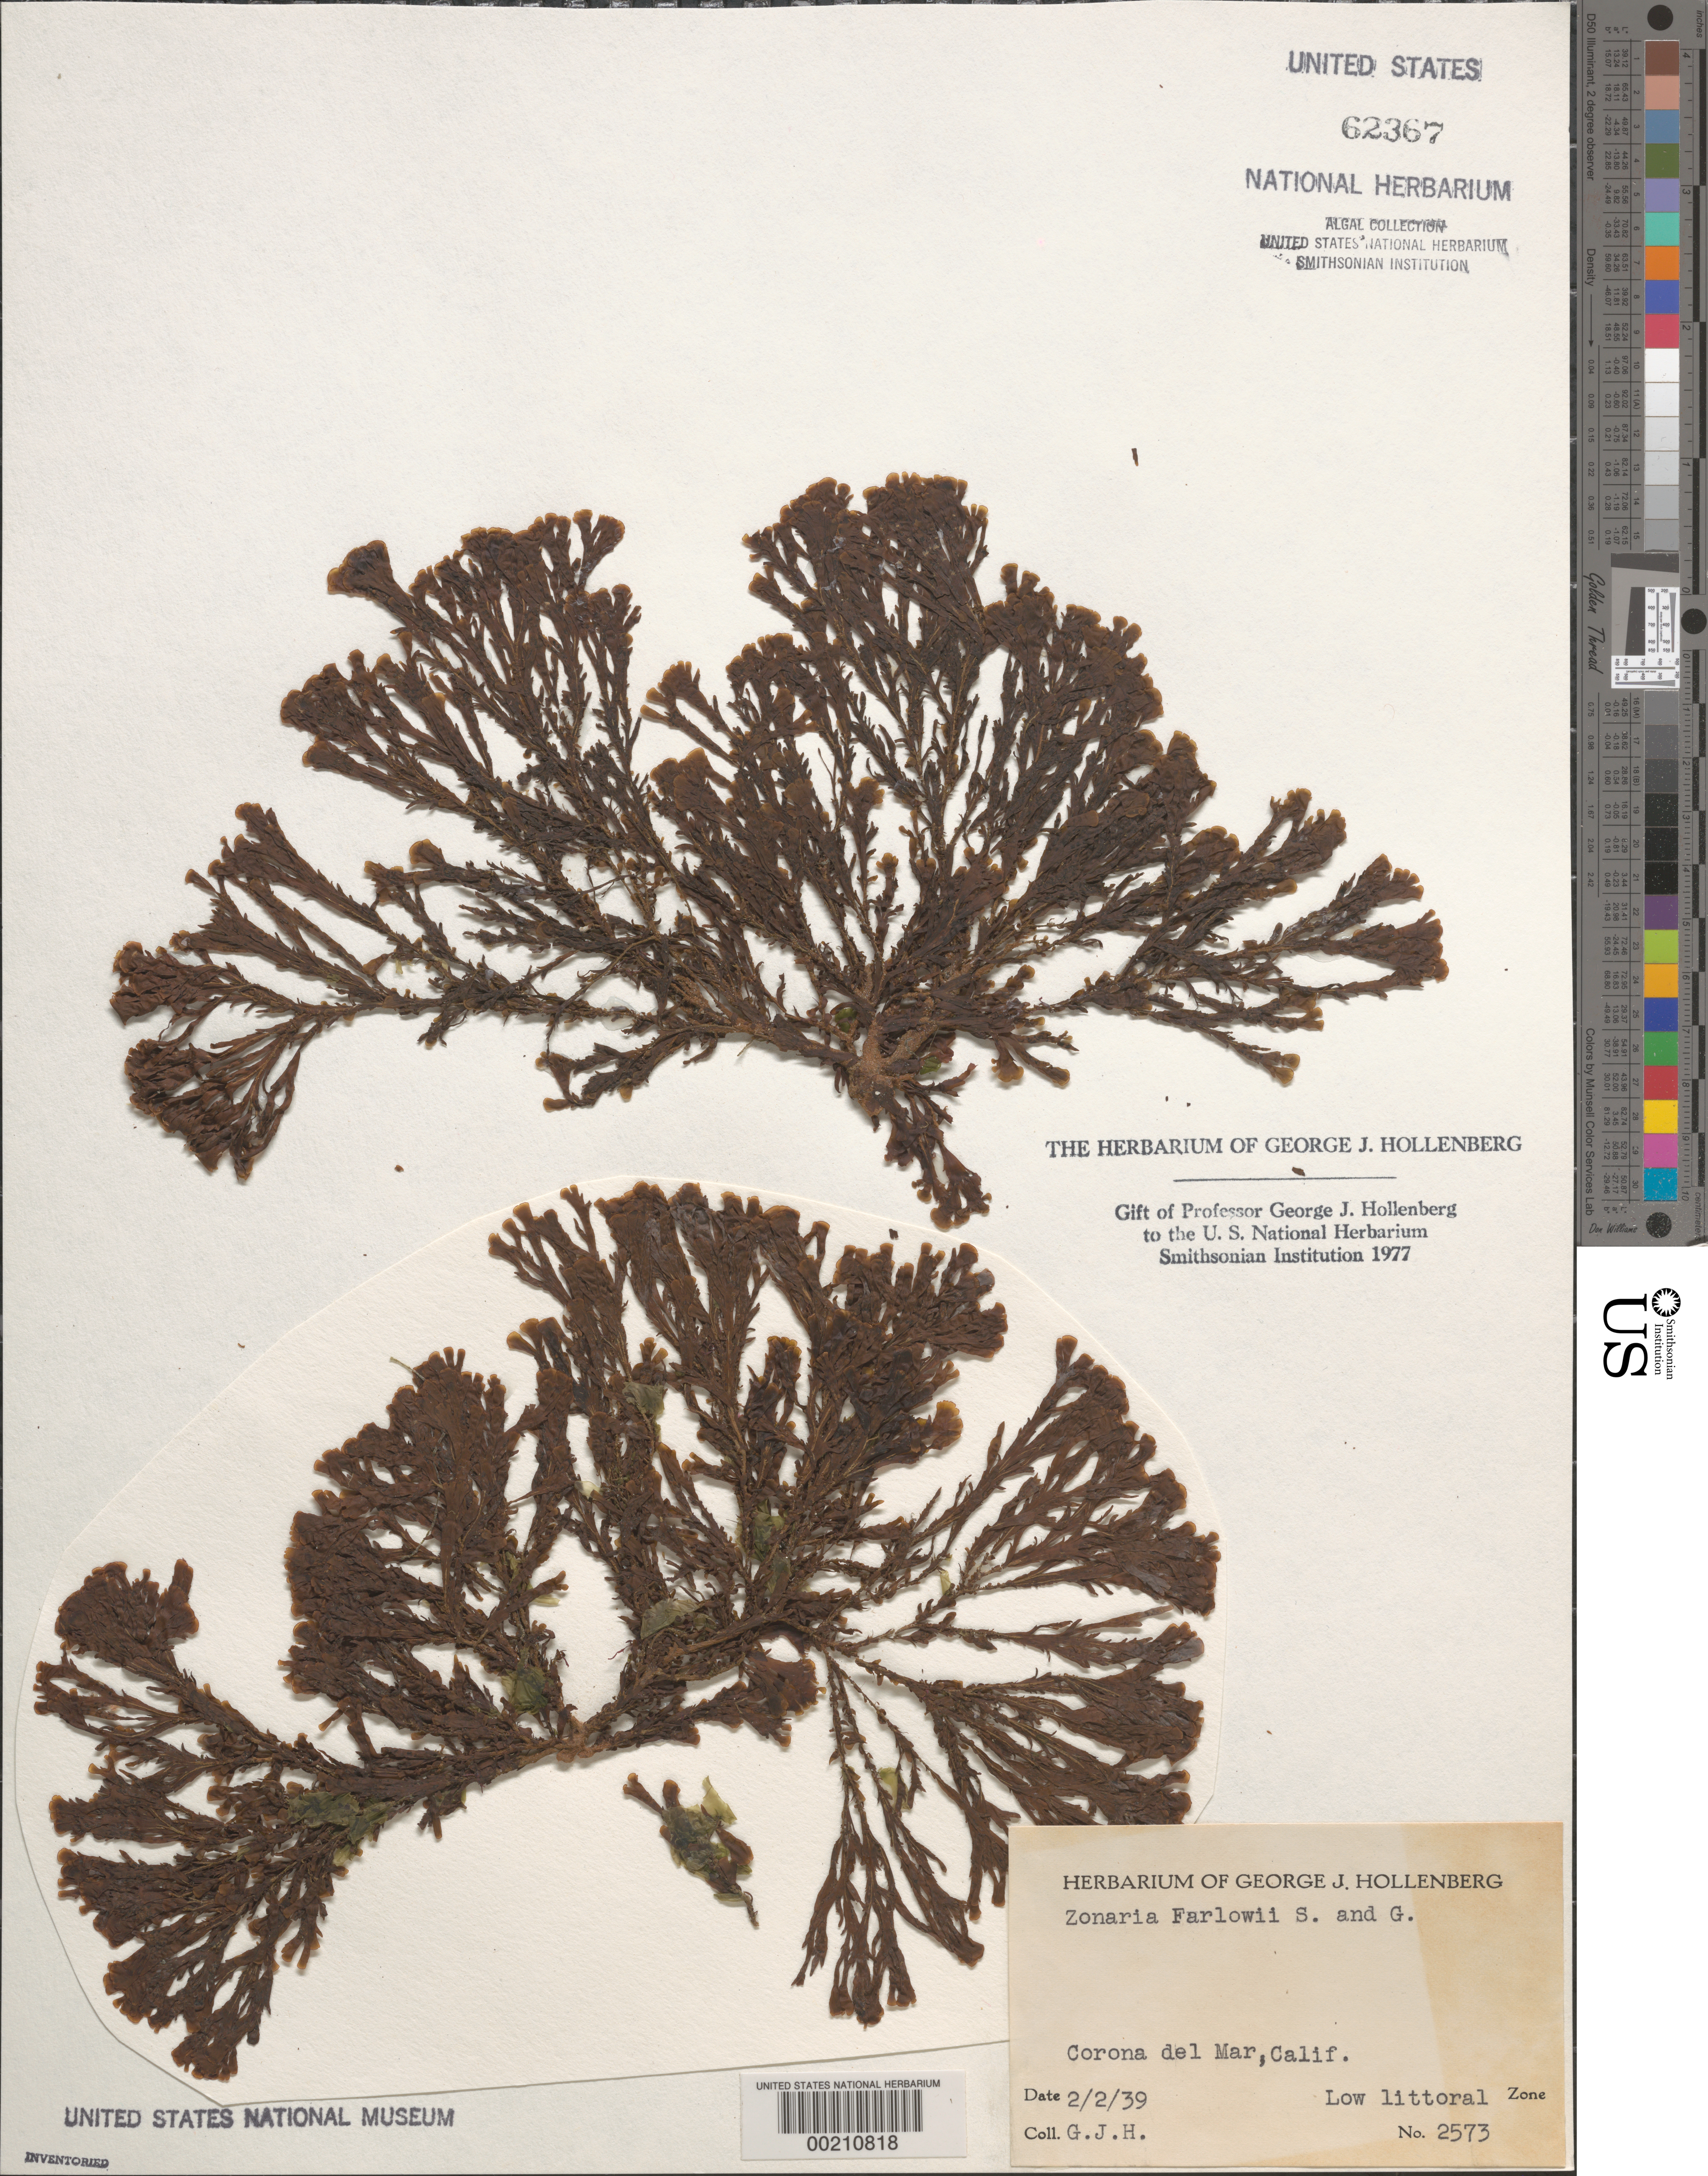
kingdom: Chromista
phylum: Ochrophyta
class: Phaeophyceae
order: Dictyotales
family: Dictyotaceae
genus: Zonaria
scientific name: Zonaria farlowii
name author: Setch. & N.L. Gardner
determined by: Hollenberg, George J.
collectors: G. Hollenberg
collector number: GJH 2573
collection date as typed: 02 Feb 1939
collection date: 1939-02-02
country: United States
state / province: California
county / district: Orange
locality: Corona del Mar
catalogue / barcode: US 62367